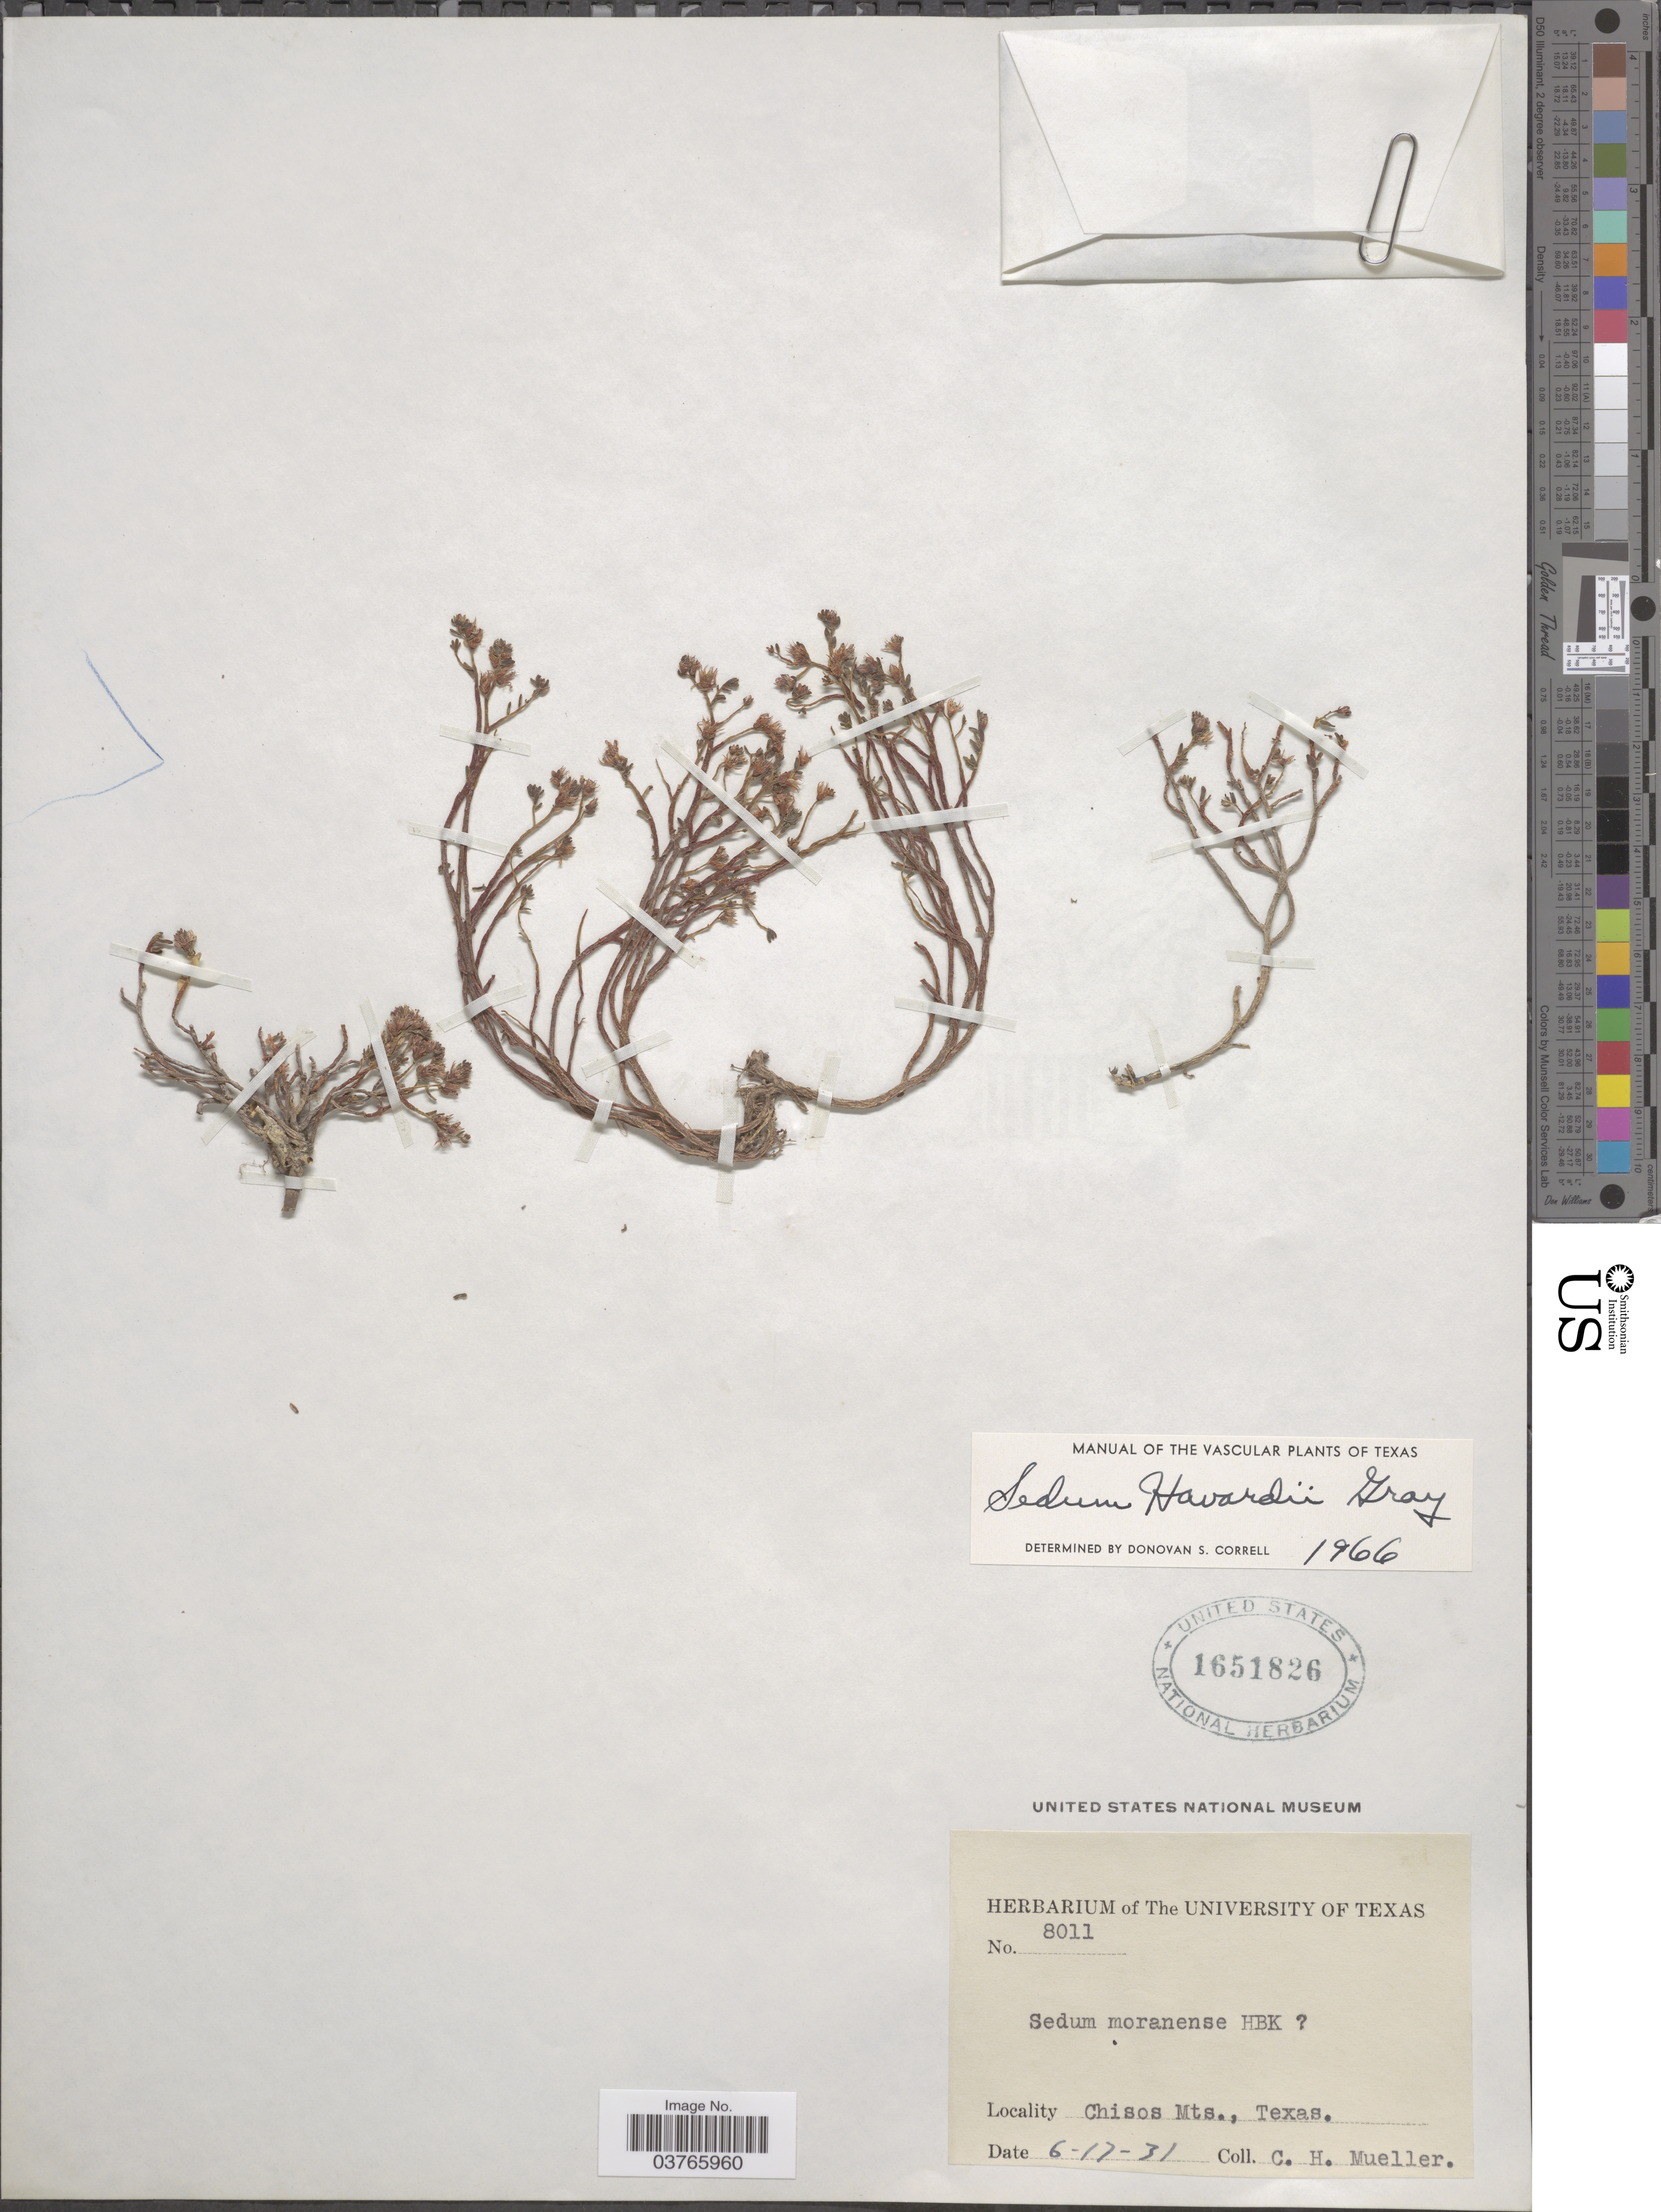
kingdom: Plantae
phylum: Tracheophyta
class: Magnoliopsida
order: Saxifragales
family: Crassulaceae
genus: Sedum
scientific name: Sedum havardi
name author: Rose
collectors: C. H. Mueller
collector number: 8011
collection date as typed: Transcribed d/m/y: 17/6/31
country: United States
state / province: Texas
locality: Chisos Mts.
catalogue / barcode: US 1651826